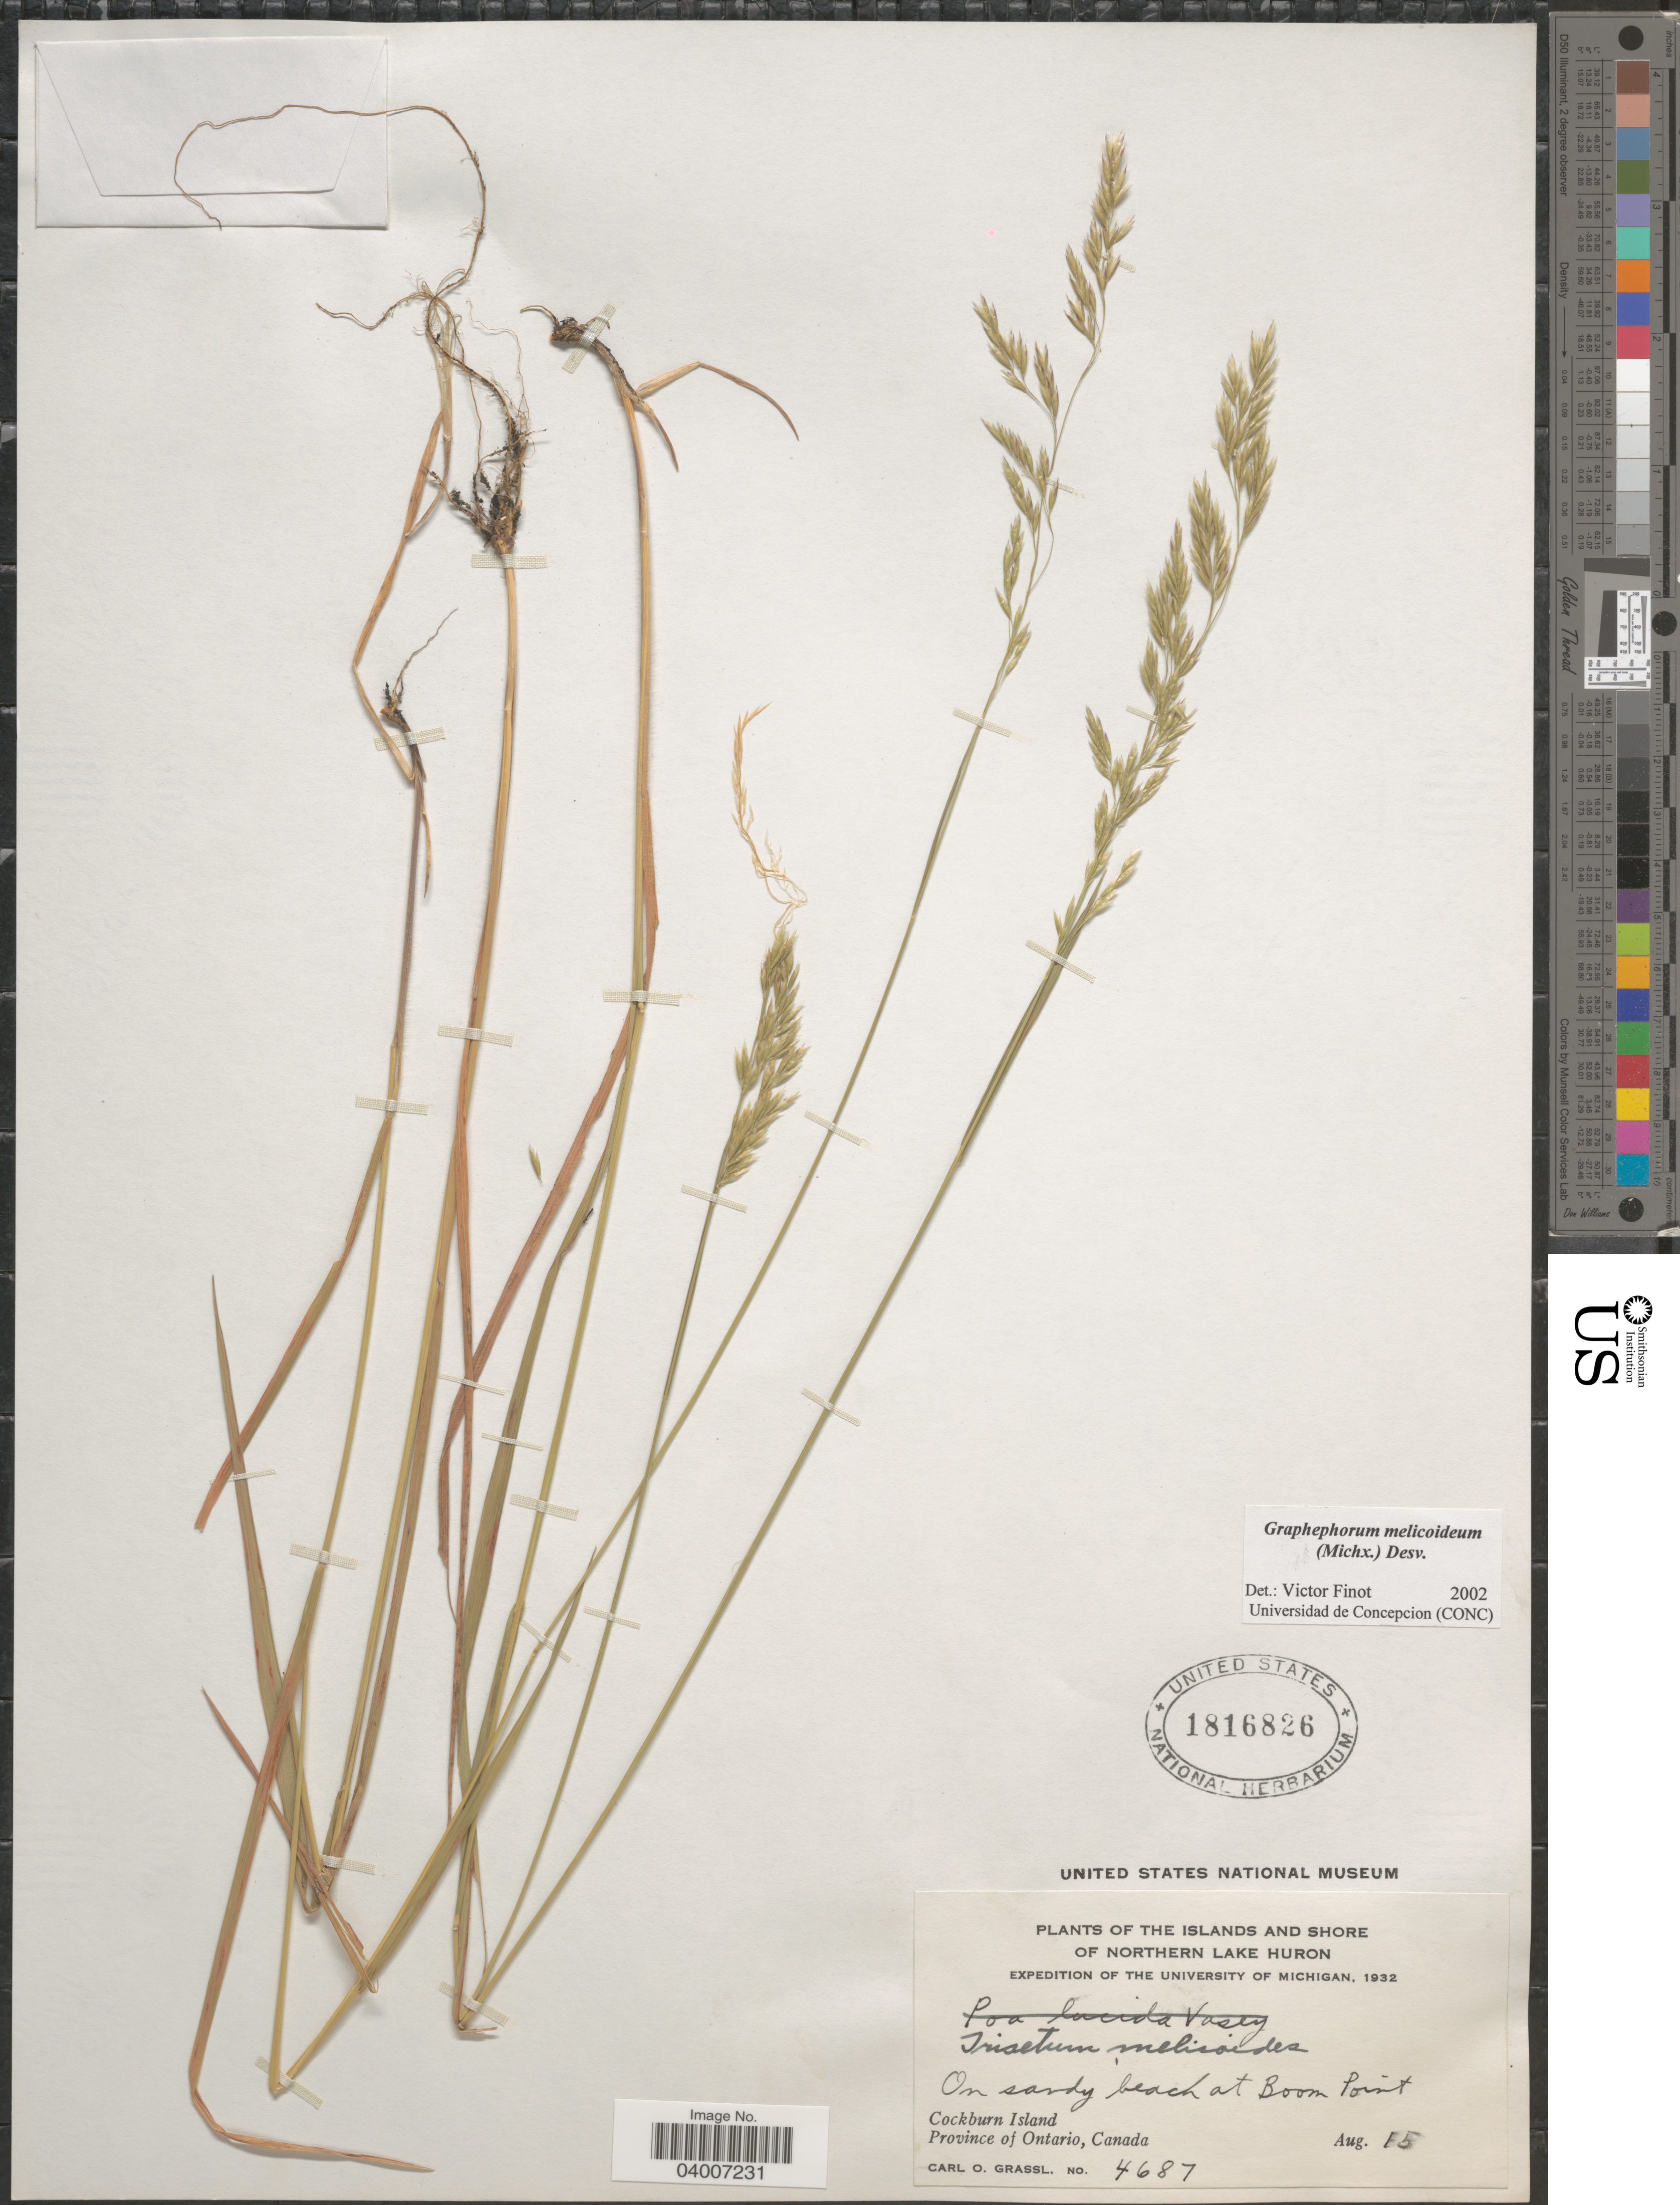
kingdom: Plantae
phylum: Tracheophyta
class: Liliopsida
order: Poales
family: Poaceae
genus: Graphephorum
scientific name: Graphephorum melicoides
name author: (F. Michx.) Desv.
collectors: C. Grassl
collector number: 4687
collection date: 1932-08-15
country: Canada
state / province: Ontario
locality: The Islands and Shore of Northern Lake Huron. On sandy beach at Boom Point. Cockburn Island.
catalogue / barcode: US 1816826